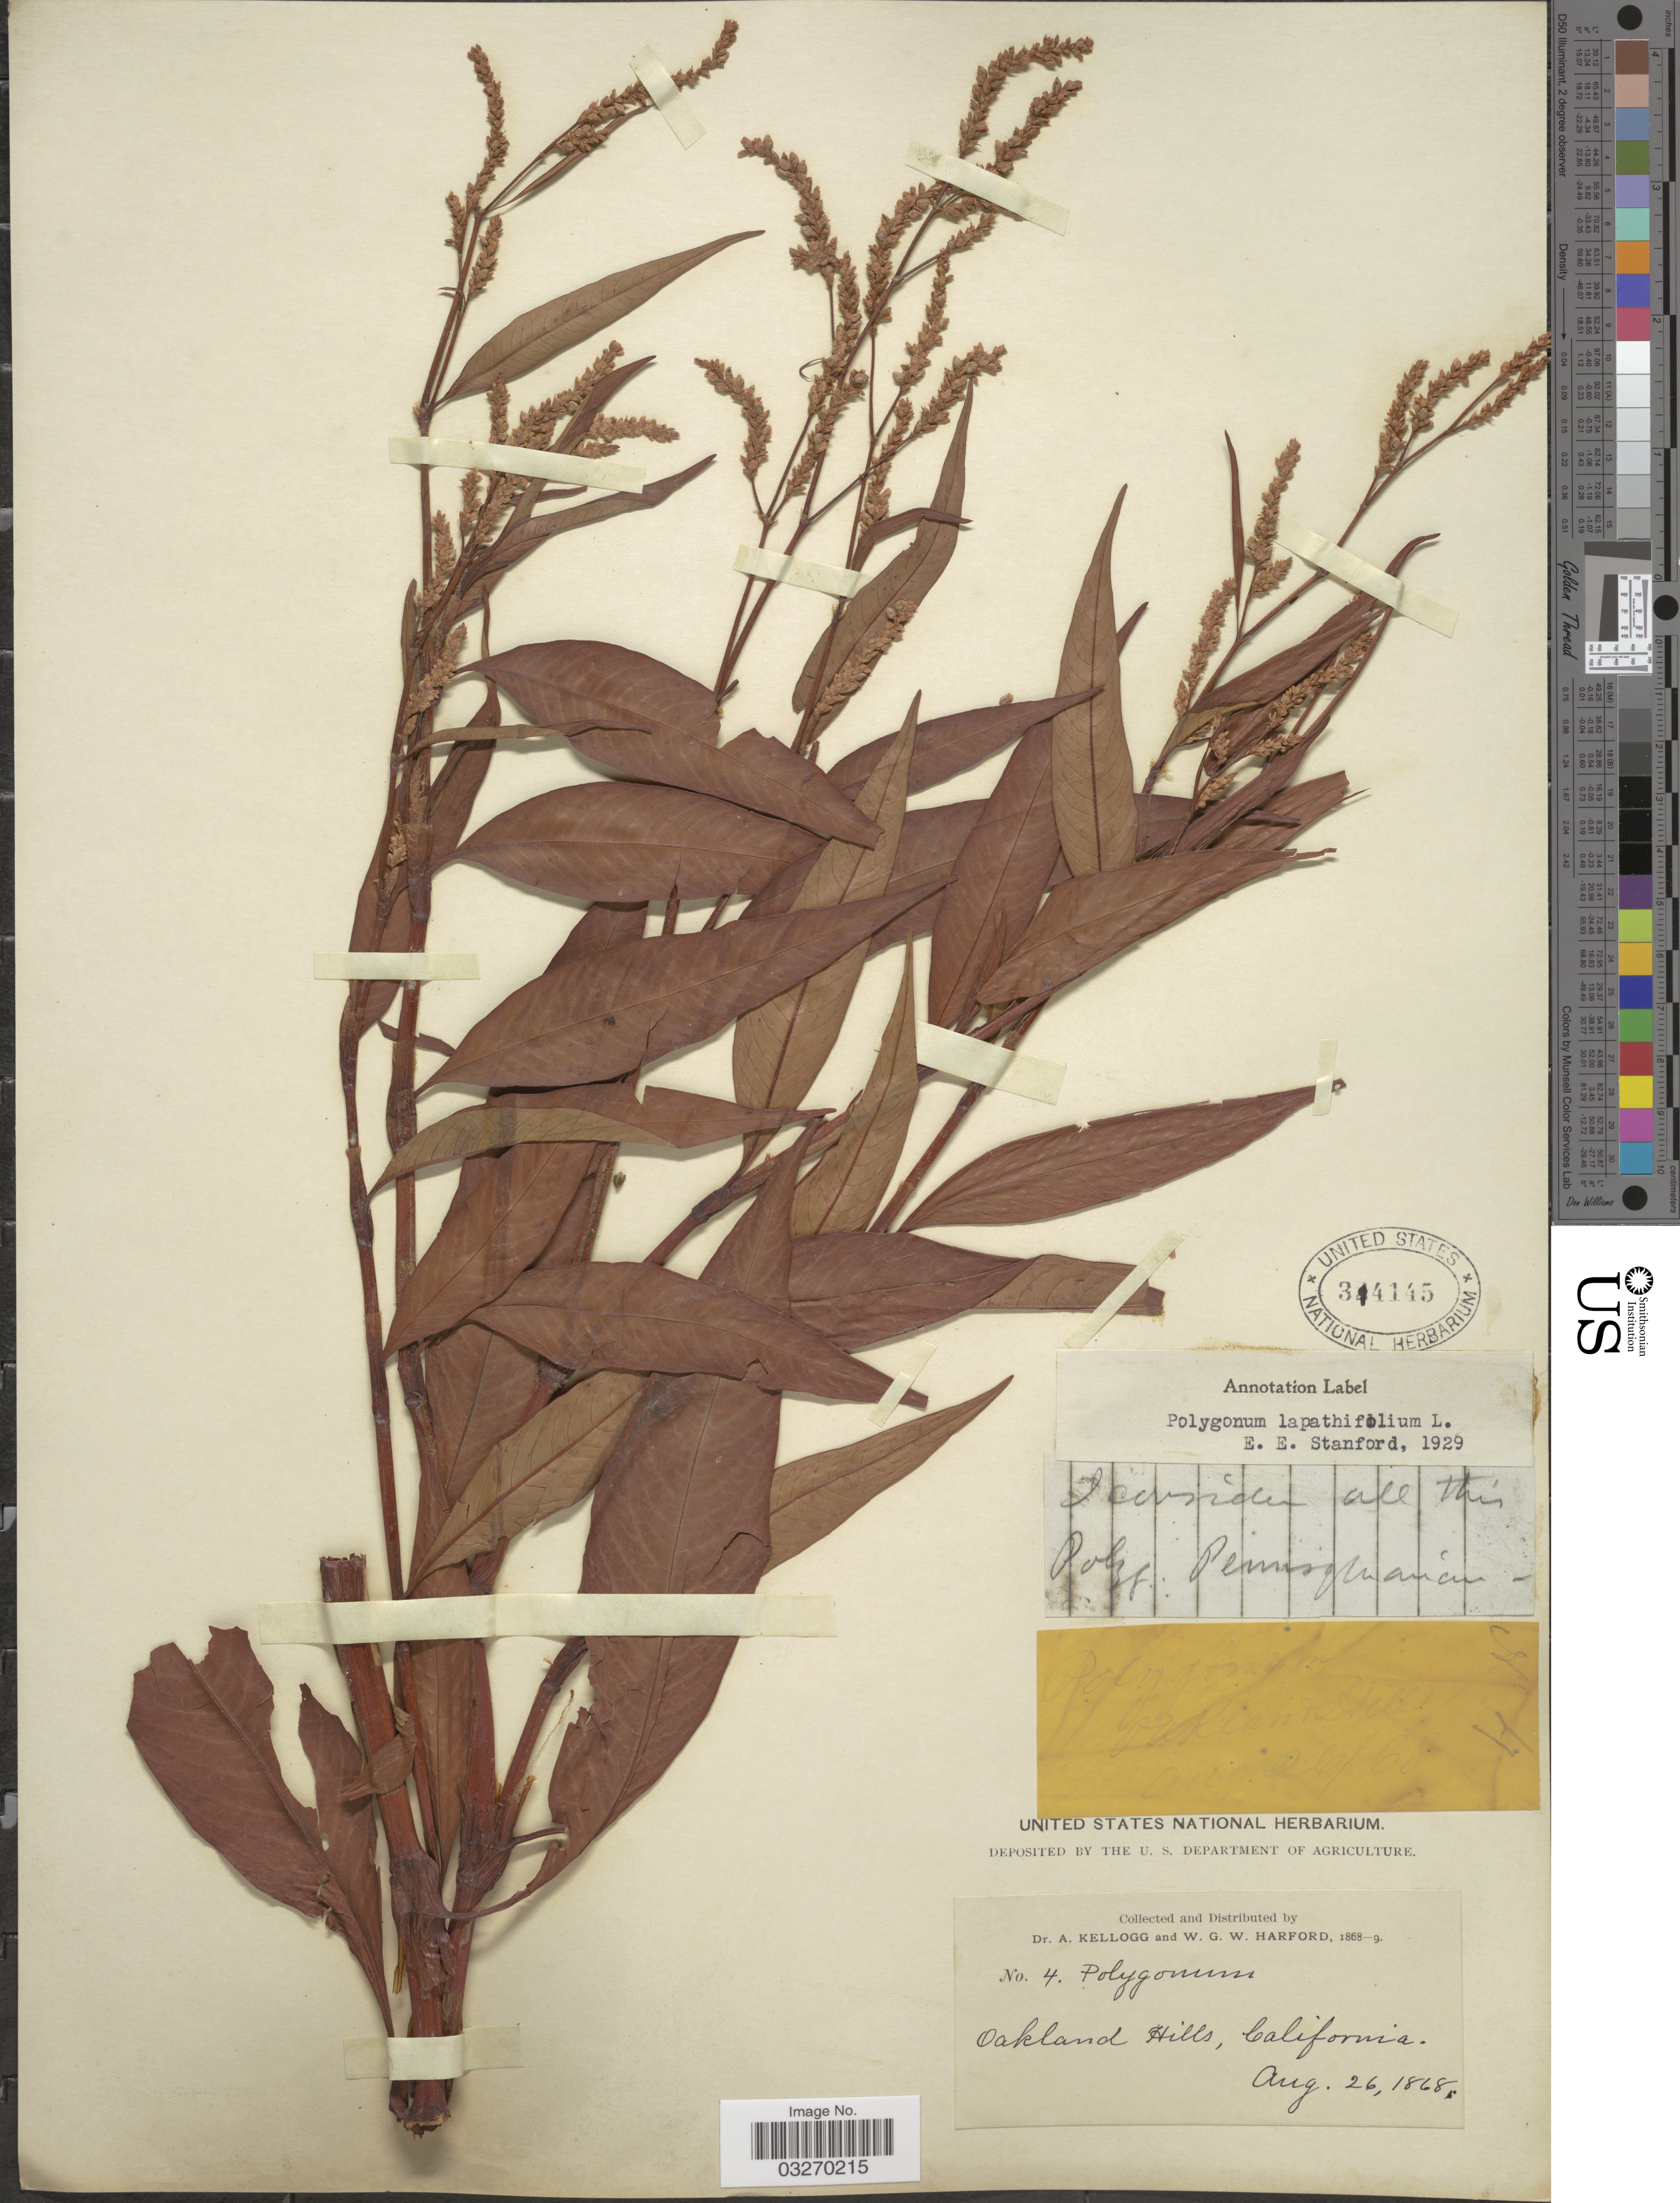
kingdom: Plantae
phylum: Tracheophyta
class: Magnoliopsida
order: Caryophyllales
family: Polygonaceae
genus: Persicaria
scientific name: Persicaria lapathifolia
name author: (L.) Delarbre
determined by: Atha, D. E.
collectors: A. Kellogg & W. G. W. Harford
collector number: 4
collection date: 1868-08-26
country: United States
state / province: California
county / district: Alameda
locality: Oakland Hills.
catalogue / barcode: US 314145